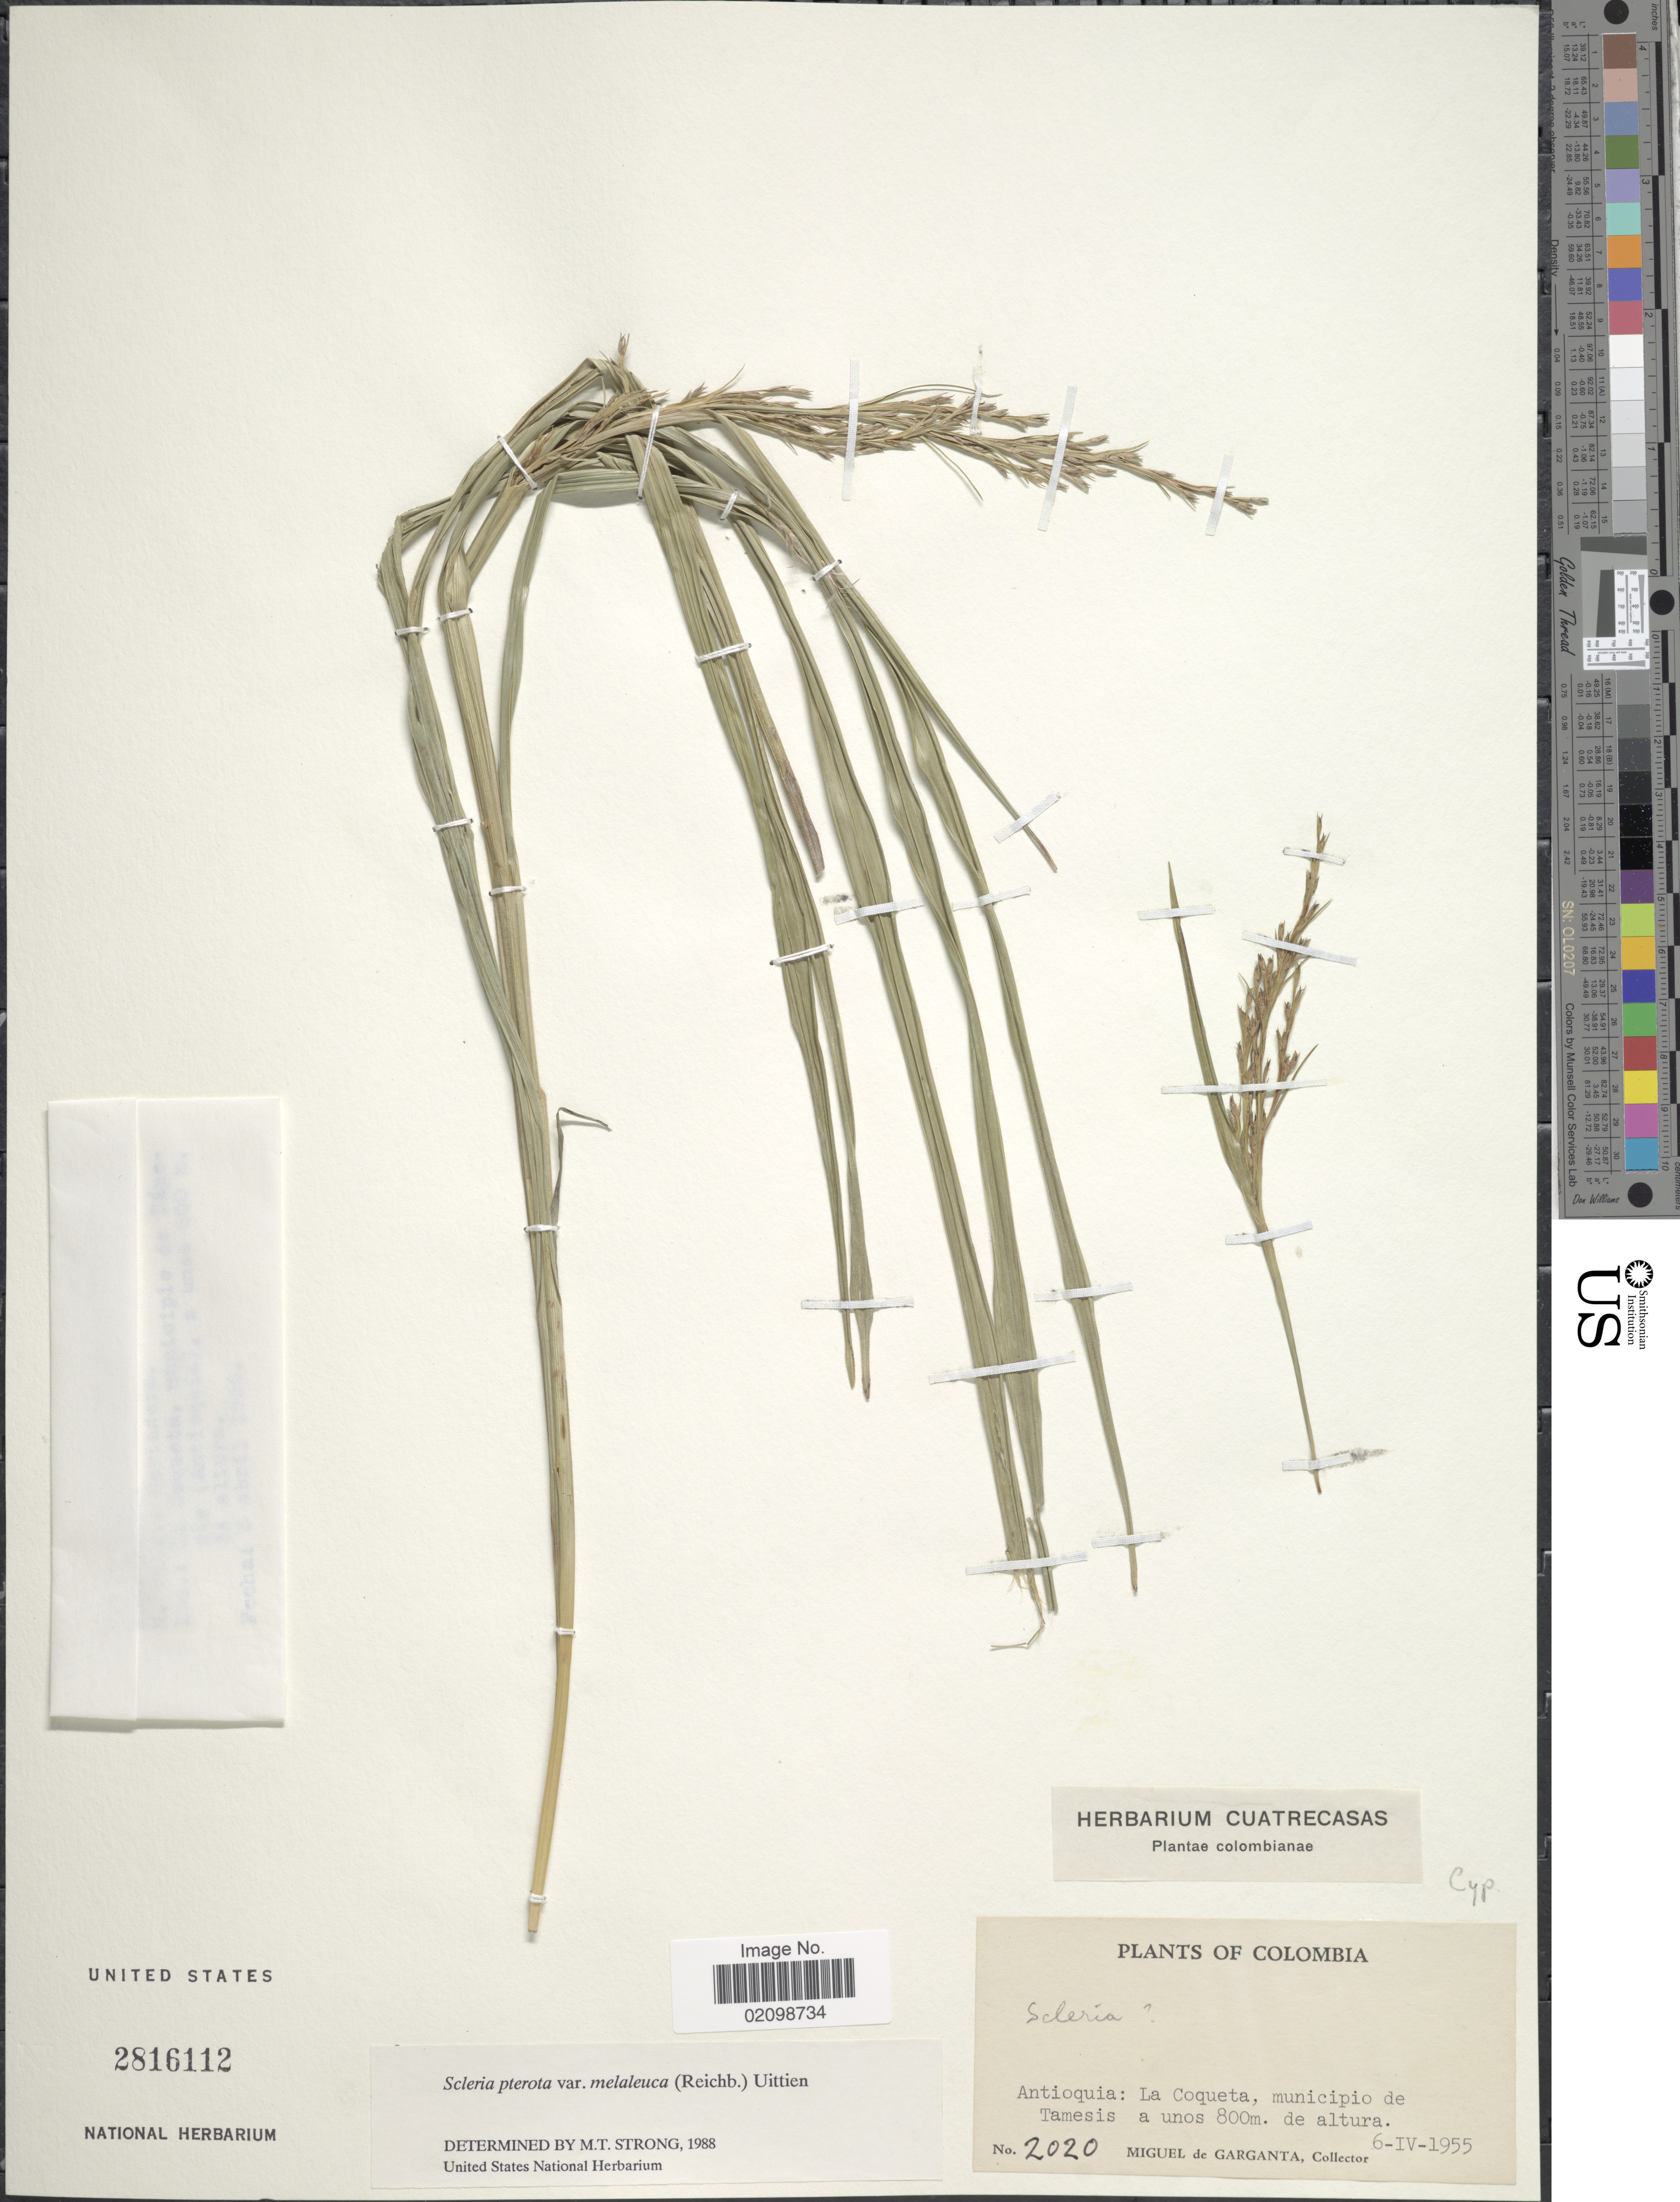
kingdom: Plantae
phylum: Tracheophyta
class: Liliopsida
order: Poales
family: Cyperaceae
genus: Scleria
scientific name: Scleria gaertneri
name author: Raddi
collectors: M. Fabrega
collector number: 2020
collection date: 1955-04-06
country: Colombia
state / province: Antioquia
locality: Antioquia: La Coqueta, municipio de Tamesis.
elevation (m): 800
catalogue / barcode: US 2816112